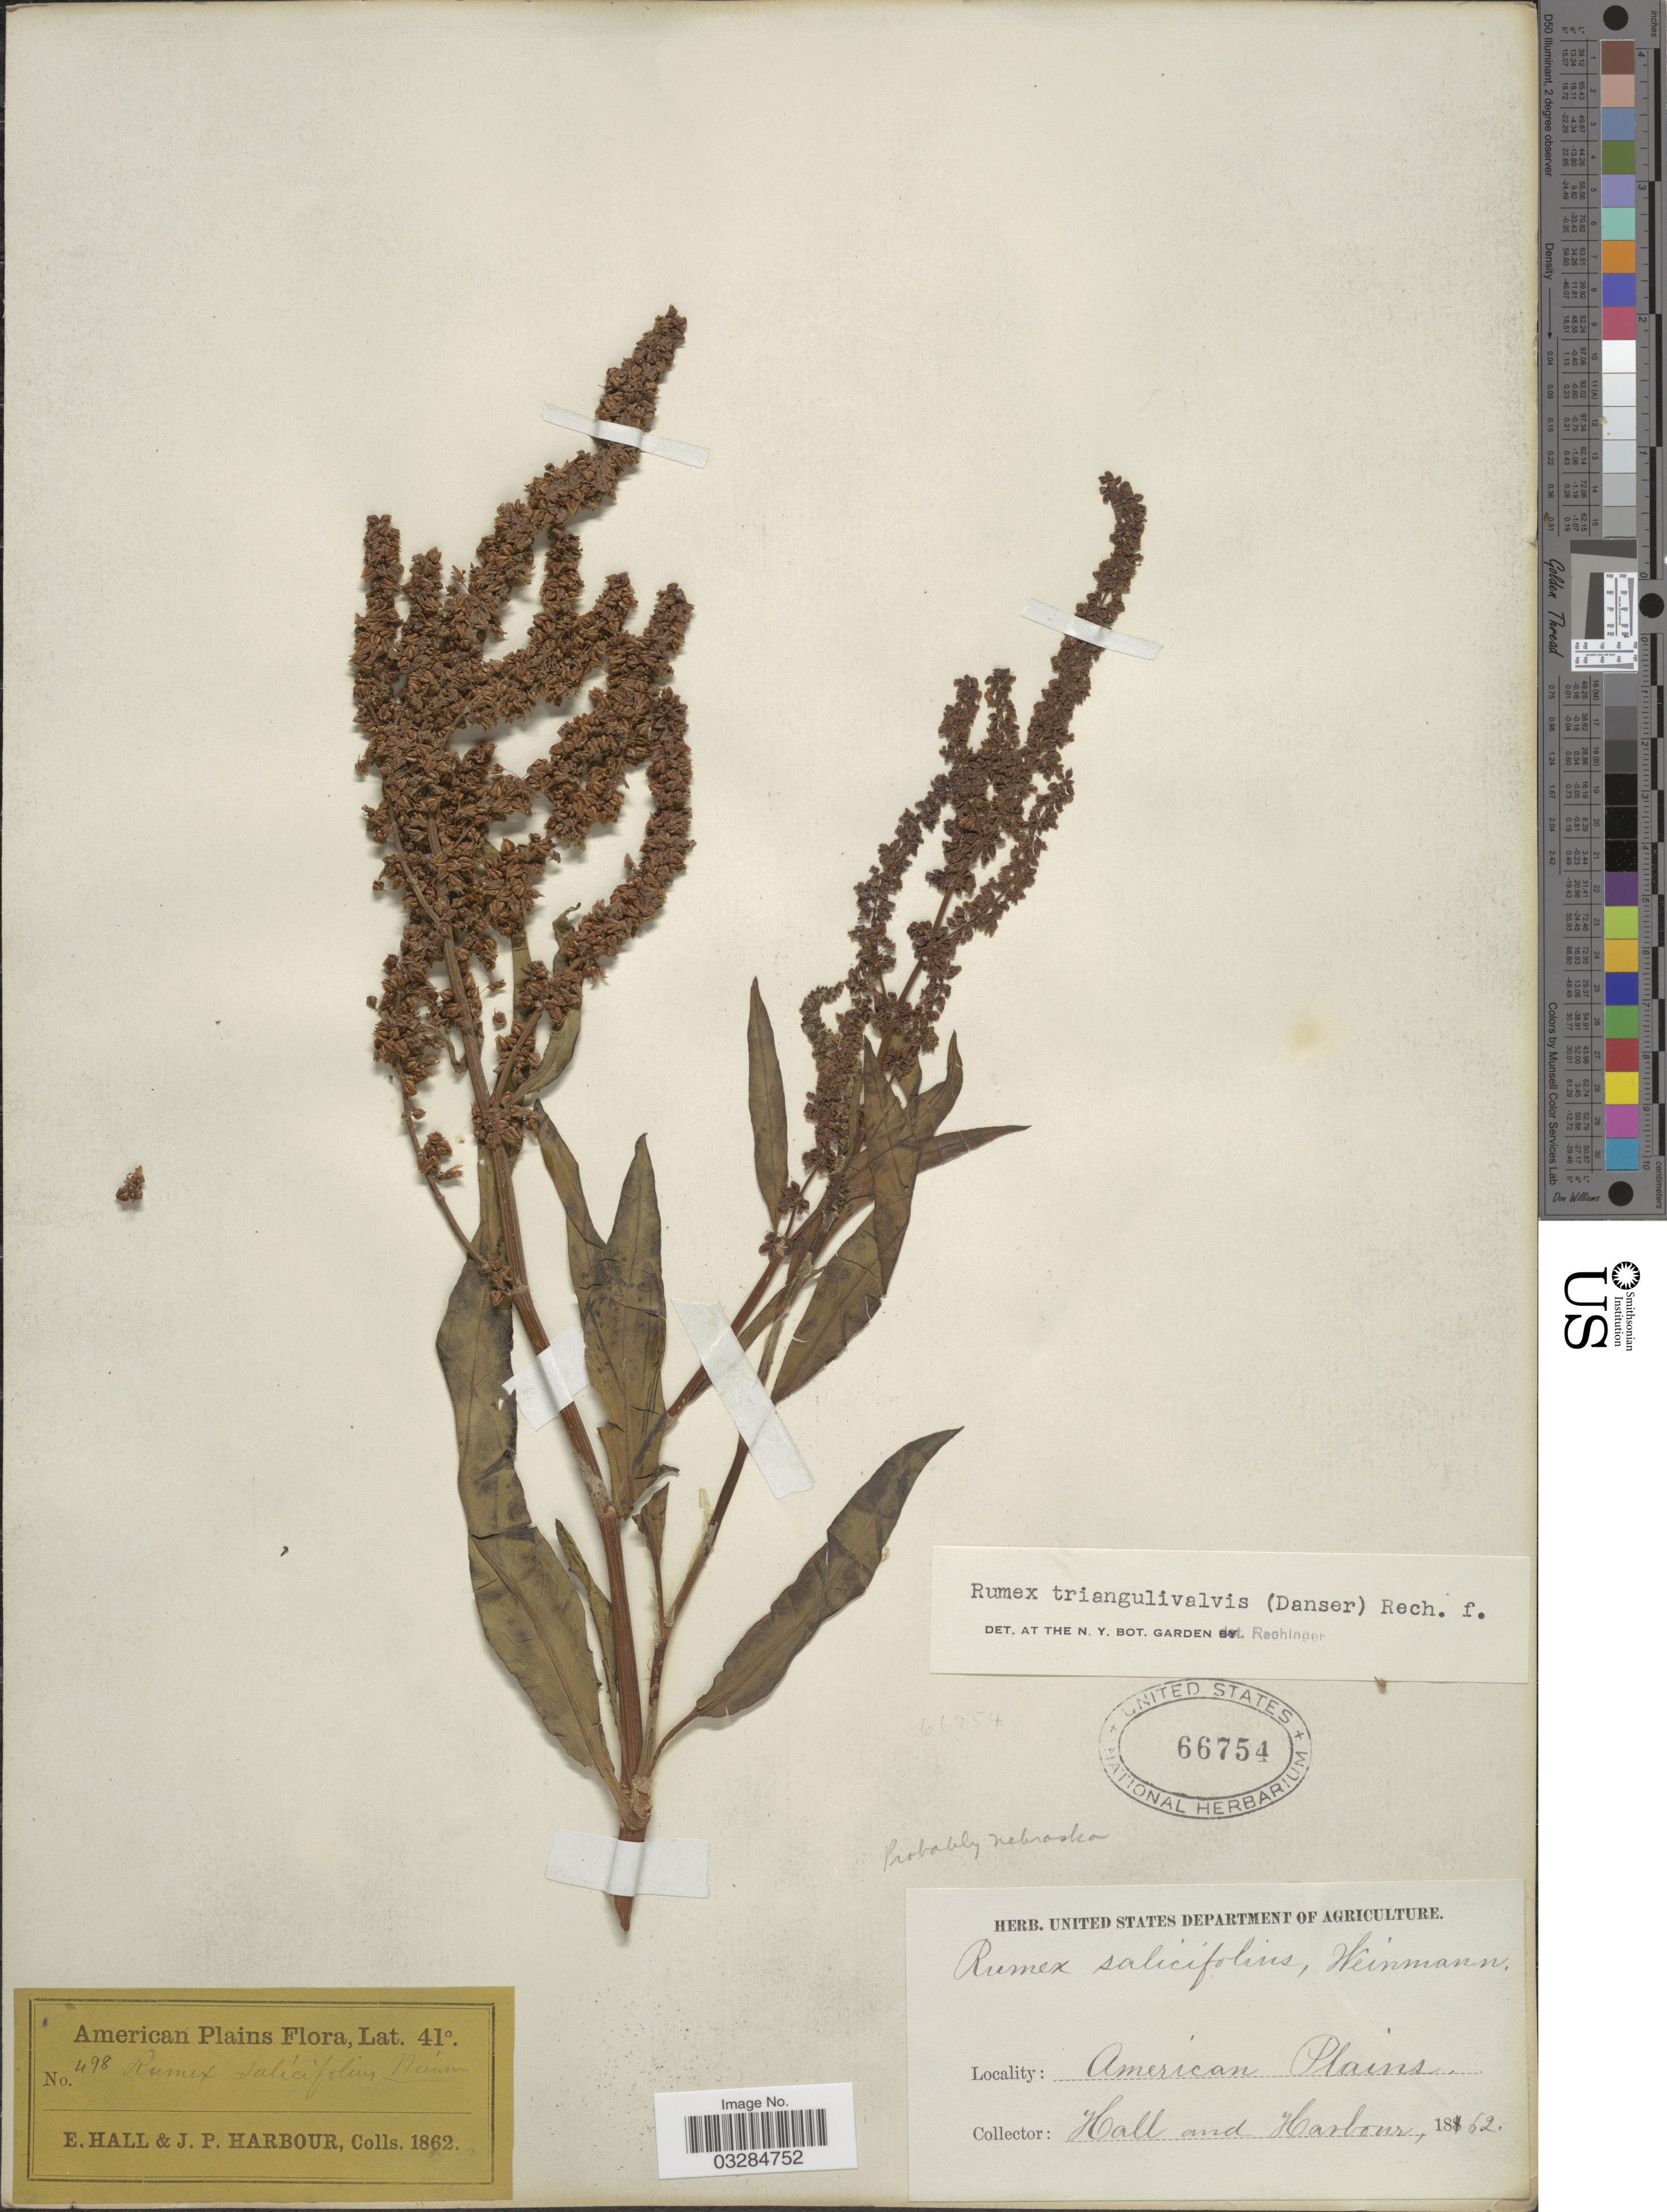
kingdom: Plantae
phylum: Tracheophyta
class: Magnoliopsida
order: Caryophyllales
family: Polygonaceae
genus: Rumex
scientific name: Rumex triangulivalvis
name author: (Danser) Rech. f.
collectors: E. Hall & J. Harbour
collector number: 498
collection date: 1862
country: United States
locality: American Plains.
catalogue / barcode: US 66754